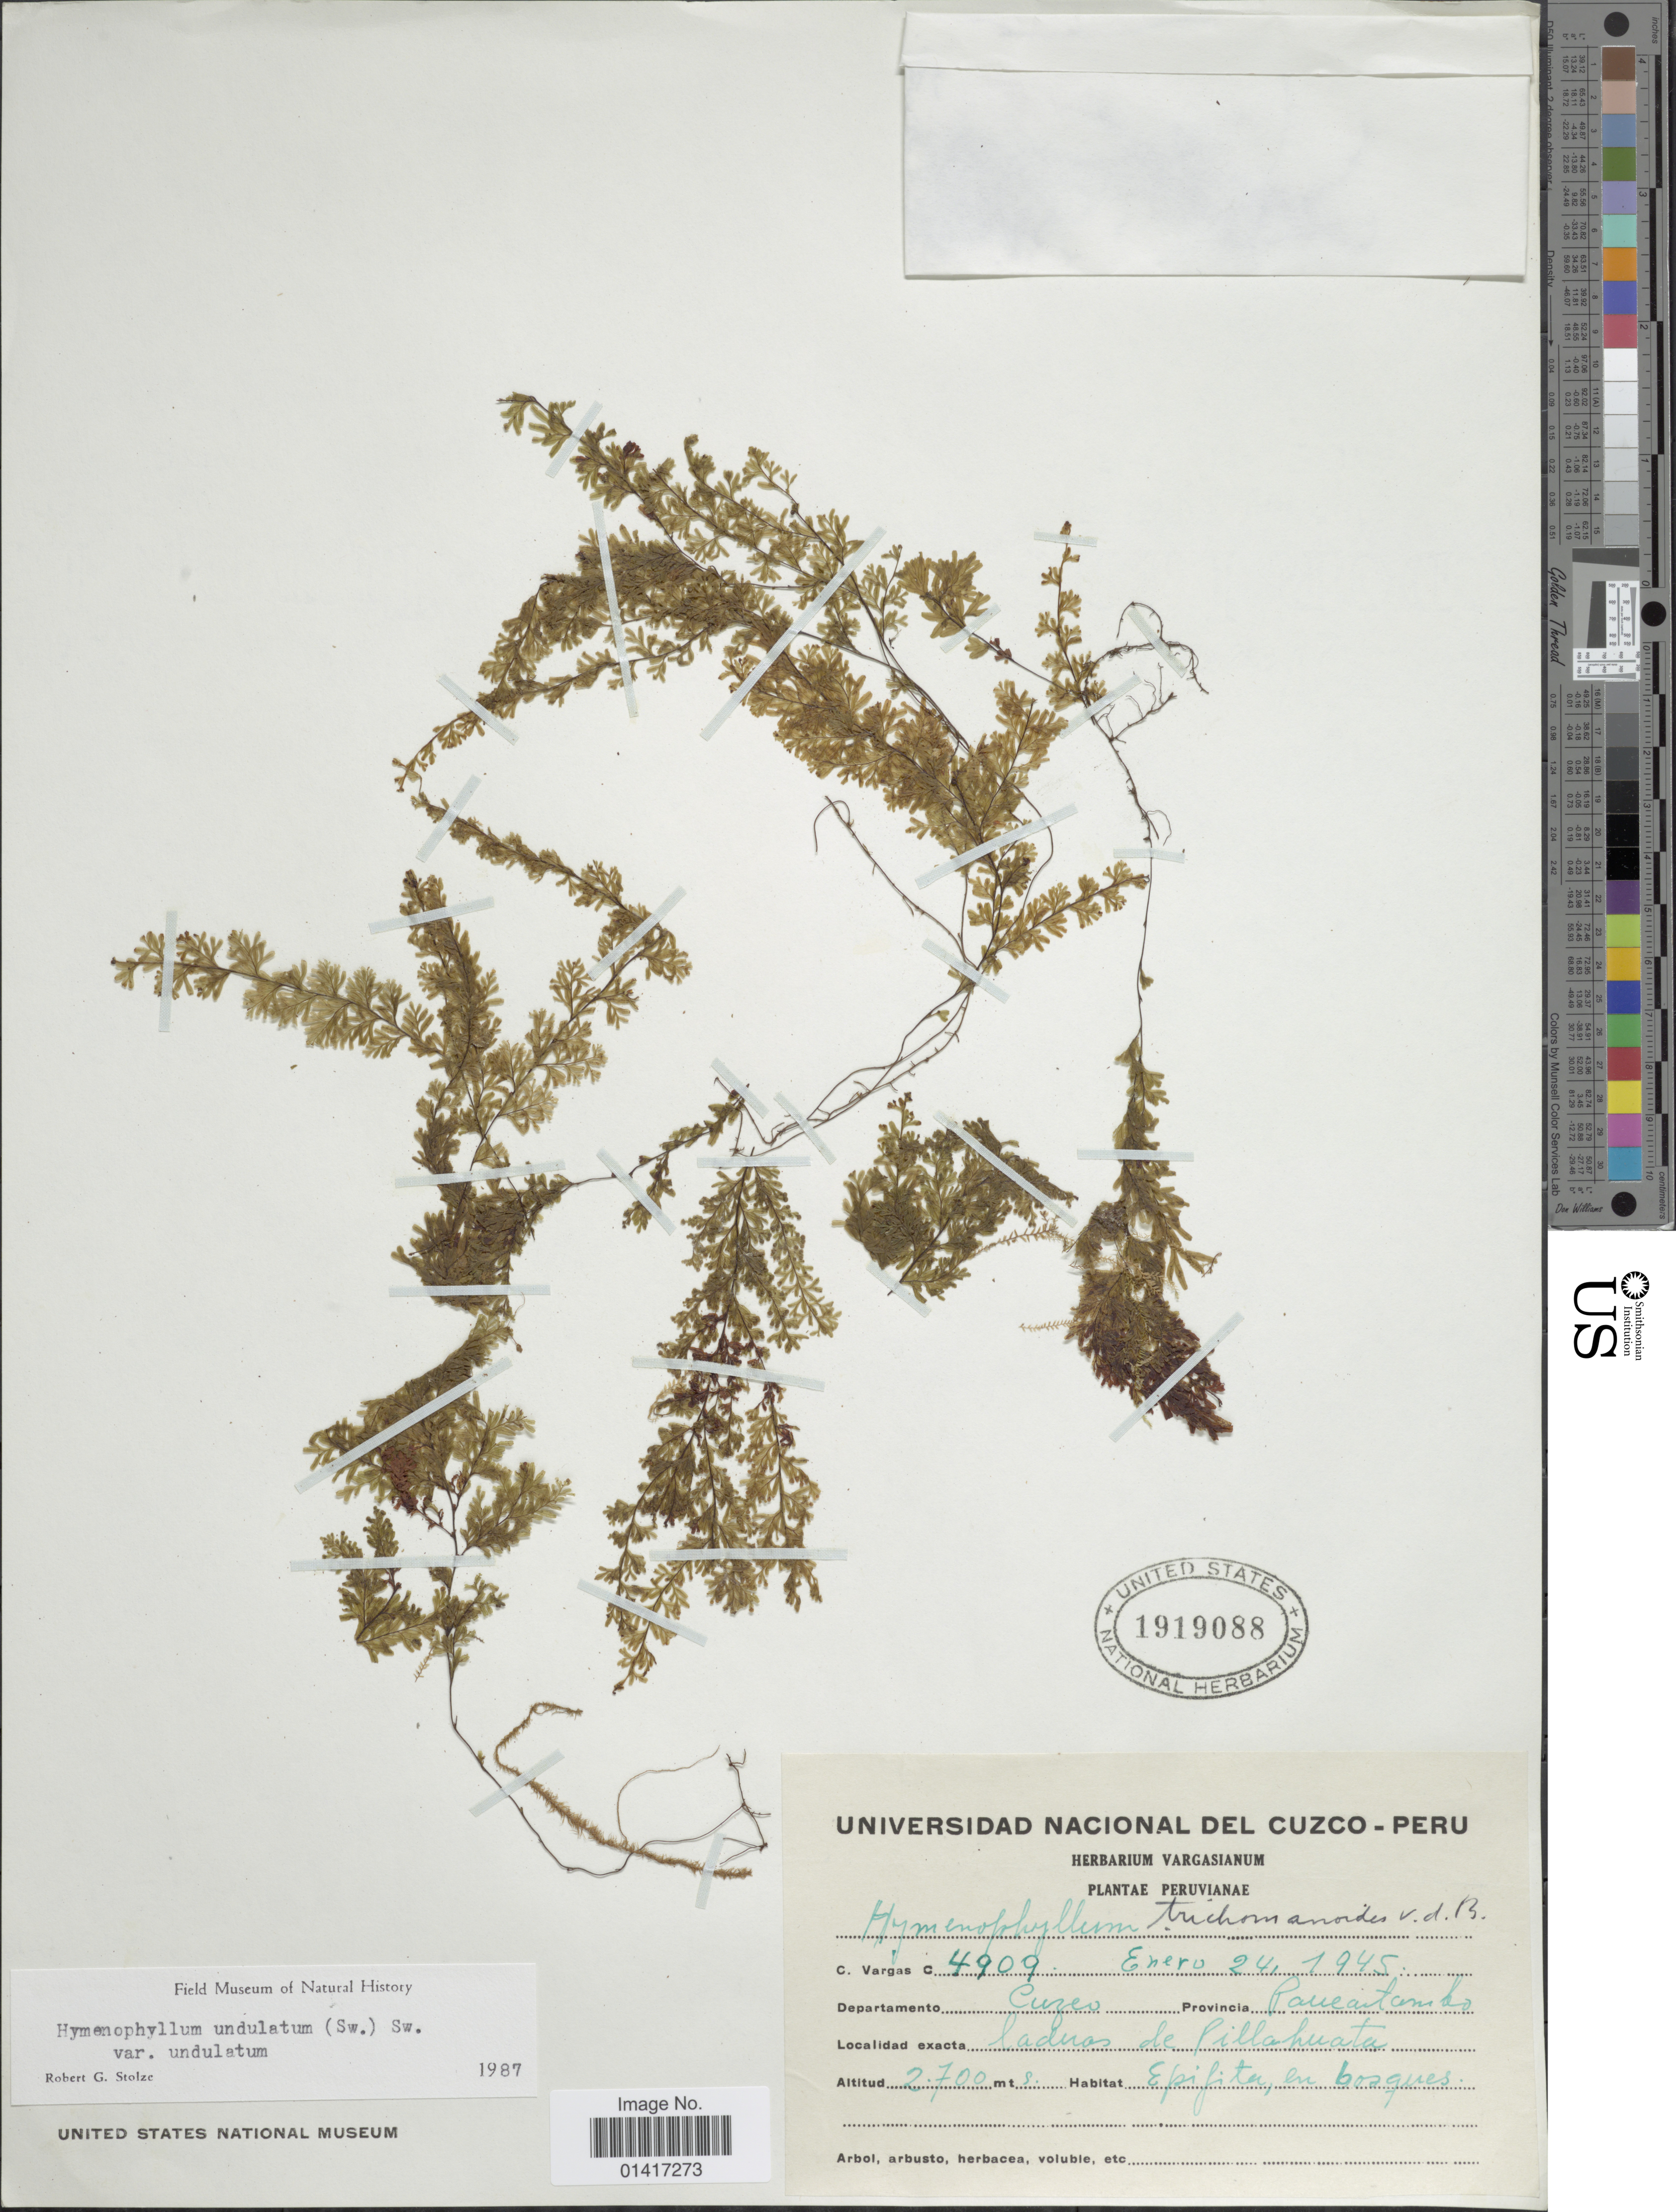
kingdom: Plantae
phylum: Tracheophyta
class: Polypodiopsida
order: Hymenophyllales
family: Hymenophyllaceae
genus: Hymenophyllum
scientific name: Hymenophyllum undulatum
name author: (Sw.) Sw.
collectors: C. Vargas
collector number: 4909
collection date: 1945-01-24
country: Peru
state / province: Cusco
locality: Laderas de Pillahuata, Provincia Paucartambo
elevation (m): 2700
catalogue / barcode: US 1919088